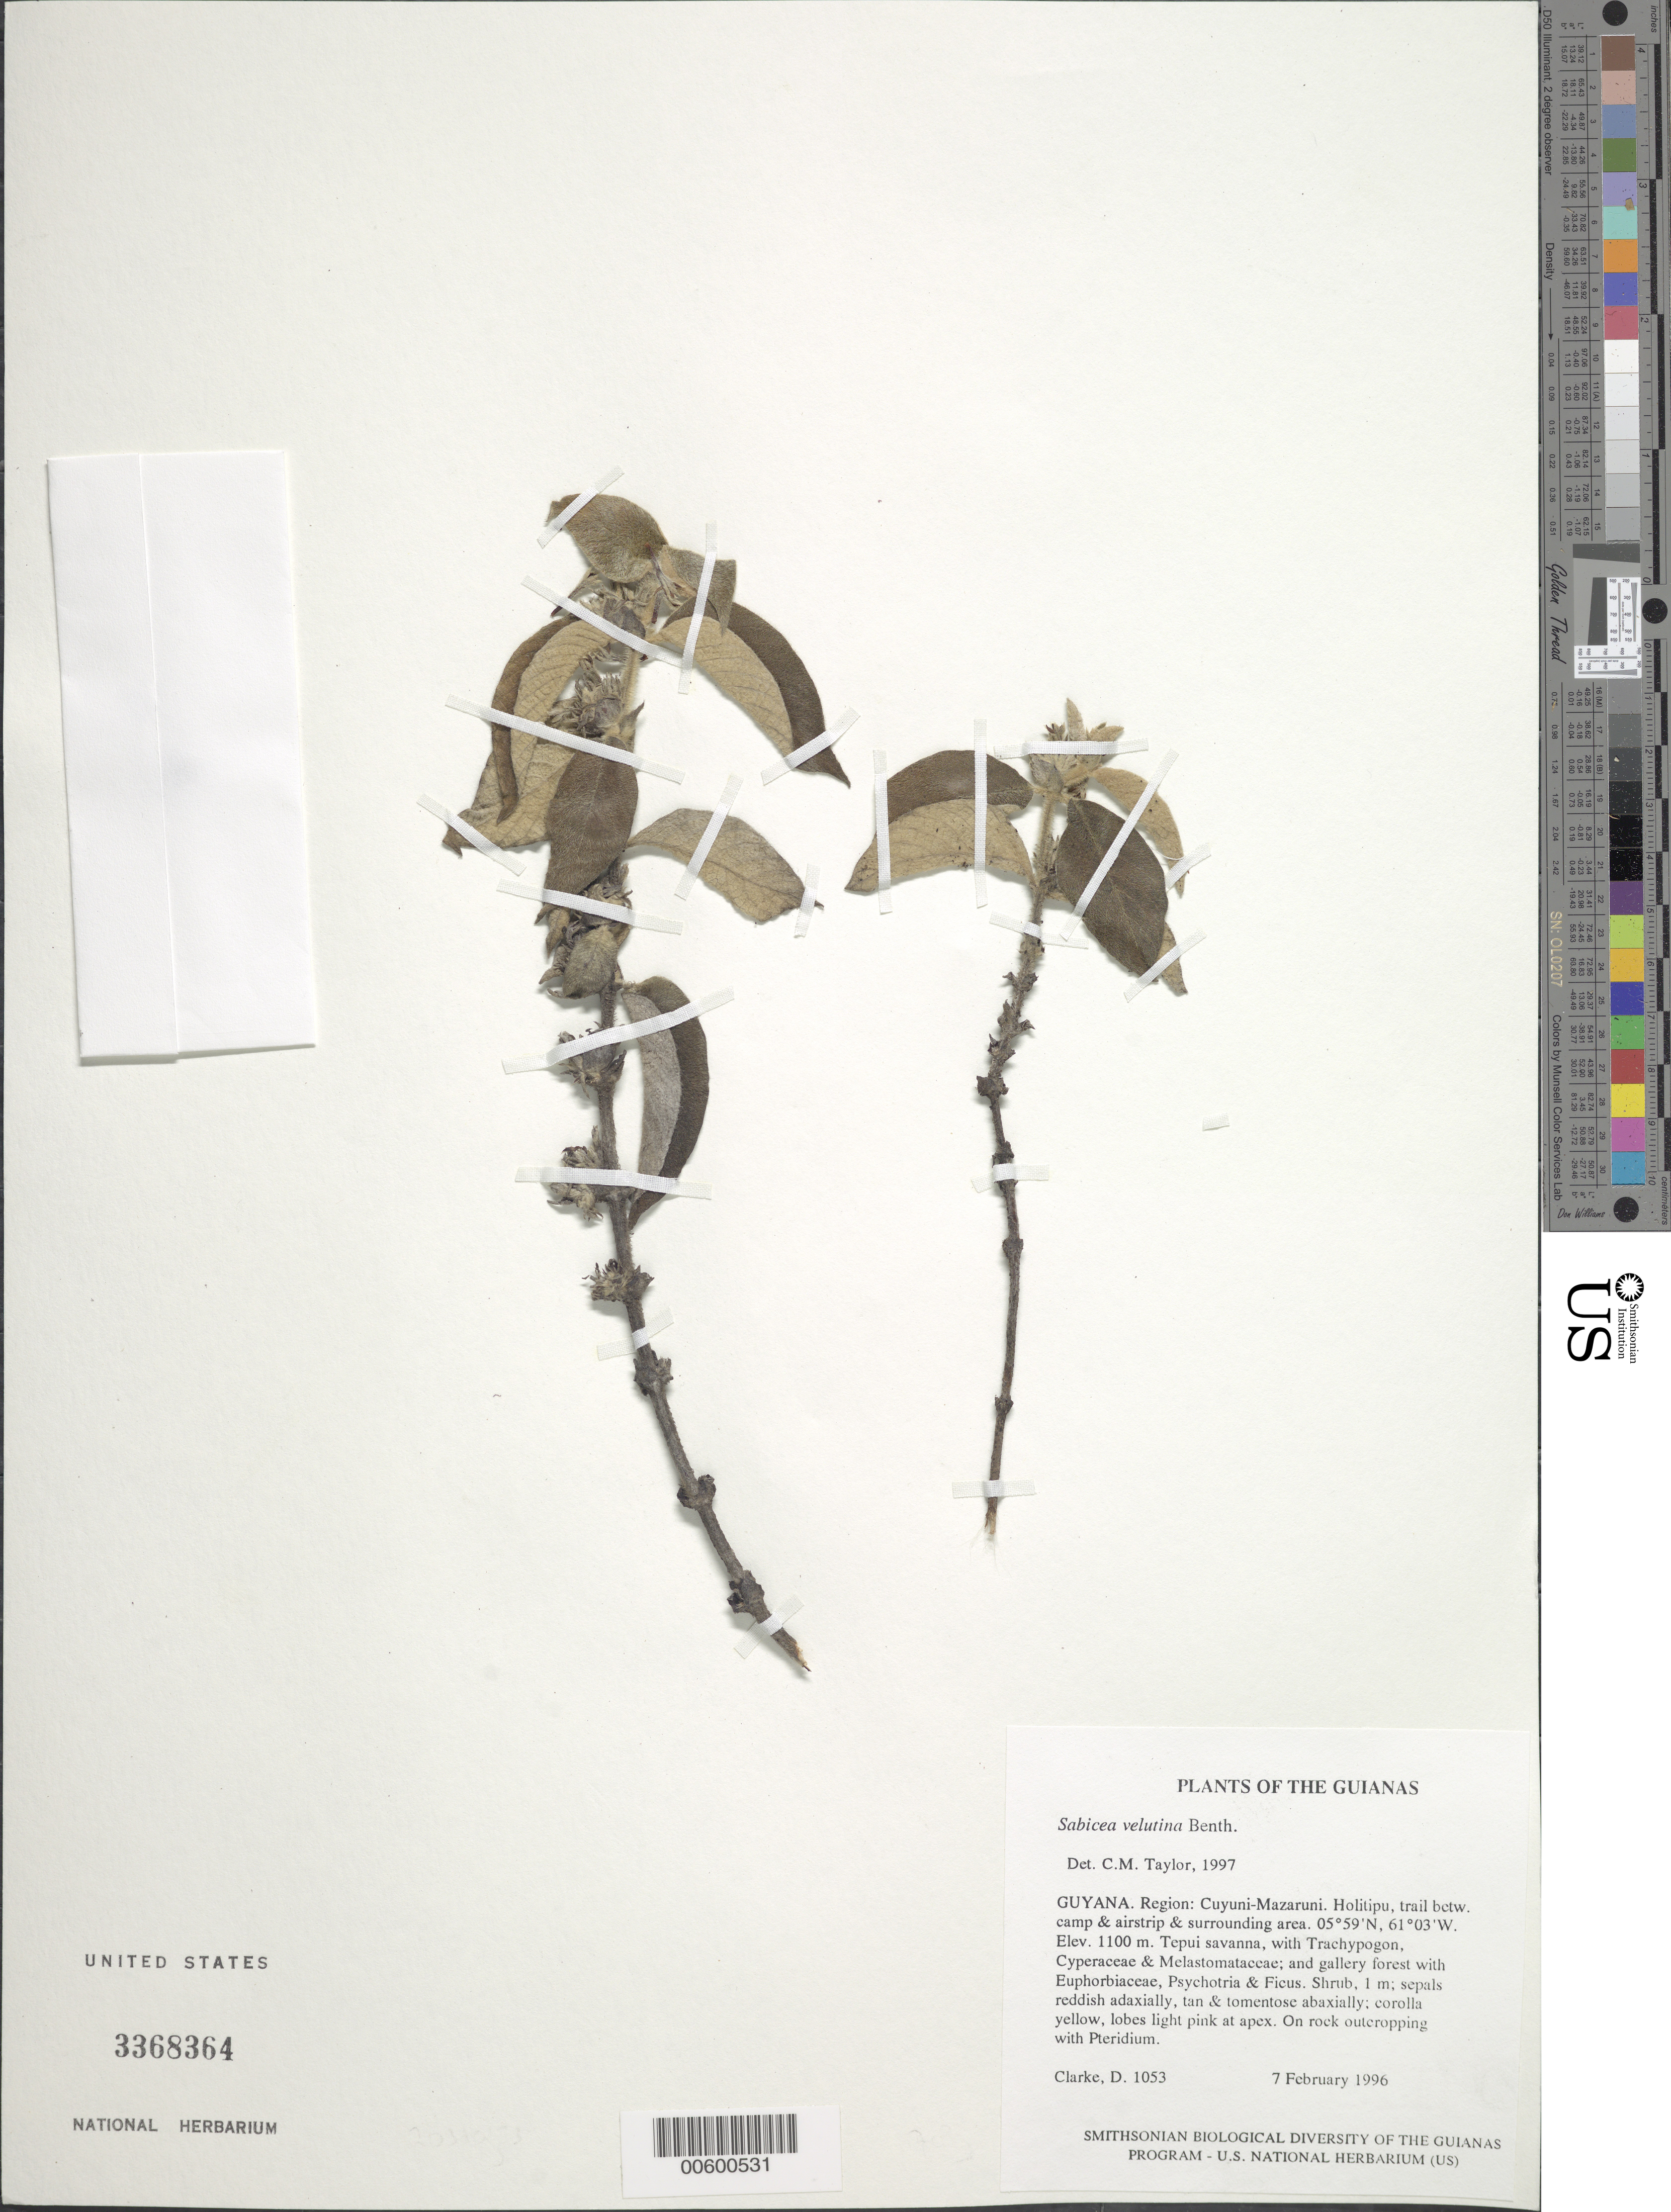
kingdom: Plantae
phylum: Tracheophyta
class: Magnoliopsida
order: Gentianales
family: Rubiaceae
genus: Sabicea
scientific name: Sabicea velutina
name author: Benth.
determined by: Taylor, Charlotte M.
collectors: H. D. Clarke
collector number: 1053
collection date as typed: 7 February 1996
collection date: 1996-02-07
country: Guyana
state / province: Cuyuni-Mazaruni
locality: Holitipu, trail between camp & airstrip & surrounding area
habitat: Tepui savanna, with Trachypogon, Cyperaceae & Melastomataceae; and gallery forest with Euphorbiaceae, Psychotria & Ficus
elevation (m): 1100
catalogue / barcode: US 3368364